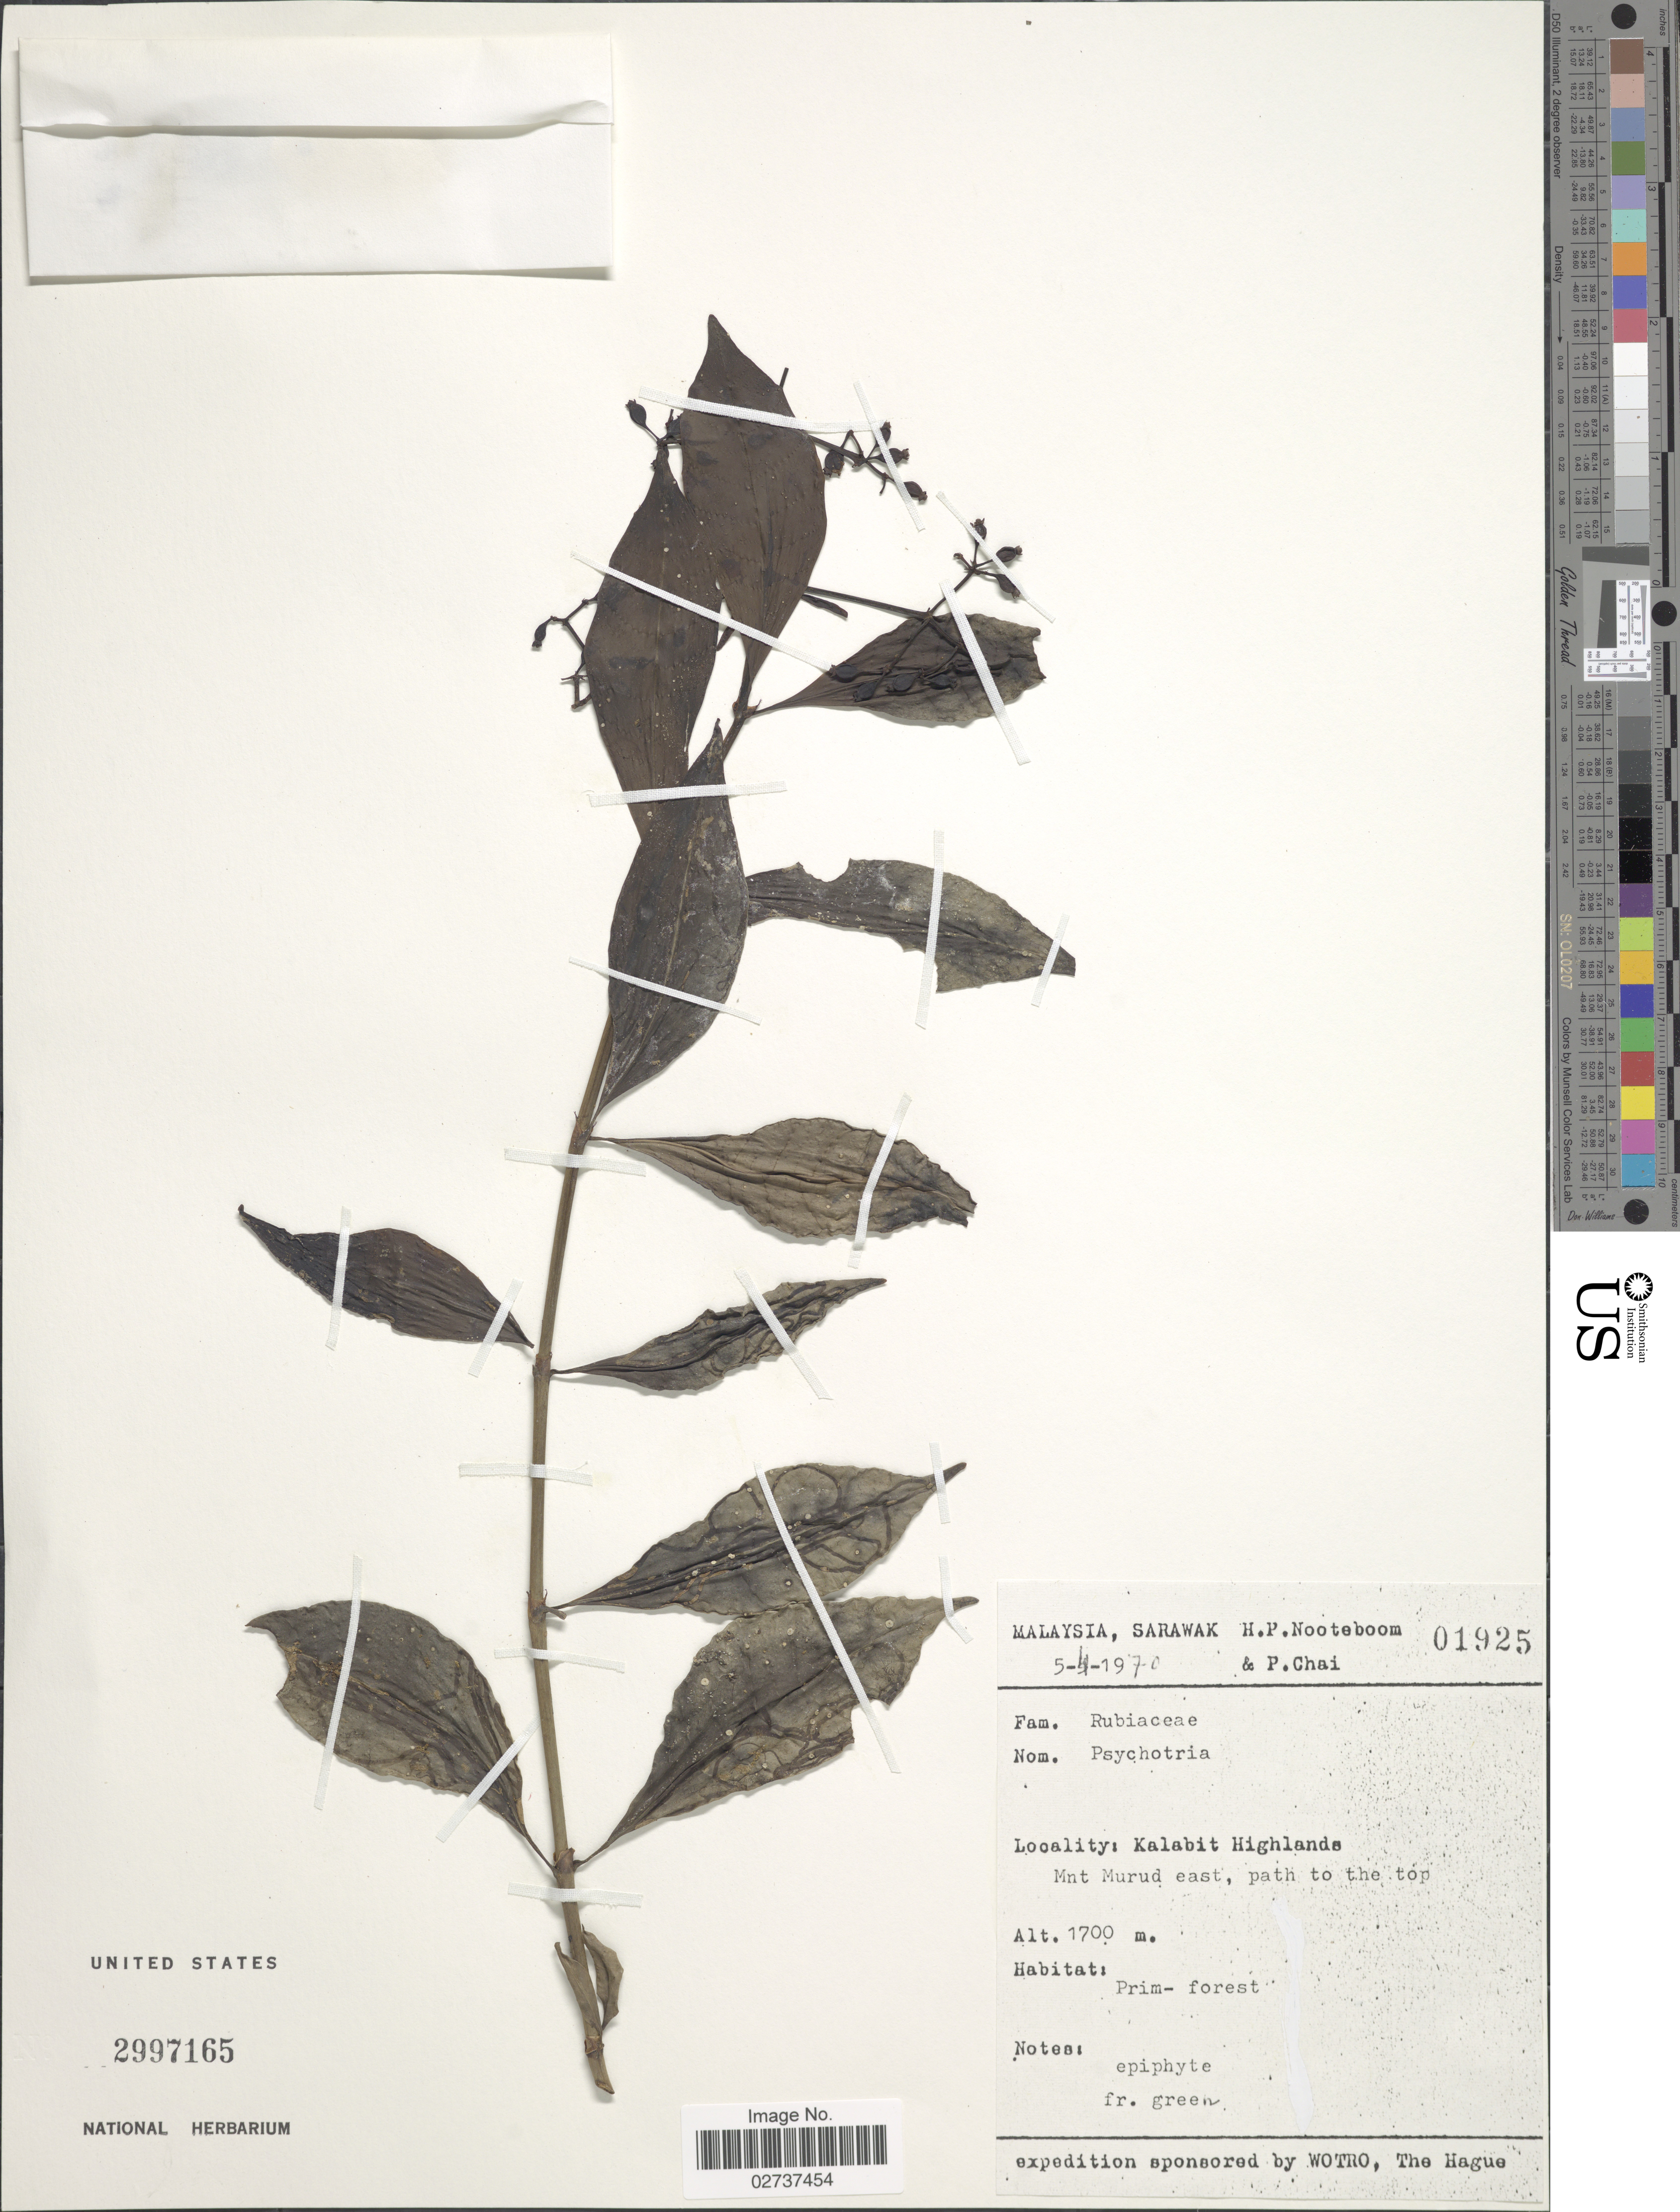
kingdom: Plantae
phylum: Tracheophyta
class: Magnoliopsida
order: Gentianales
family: Rubiaceae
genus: Psychotria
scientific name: Psychotria sp.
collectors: H. P. Nooteboom & P. Chai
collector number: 01925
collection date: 1970-04-05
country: Malaysia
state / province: Sarawak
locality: Kalabit Highlands. Mnt Murud east, path to the top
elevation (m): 1700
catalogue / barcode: US 2997165